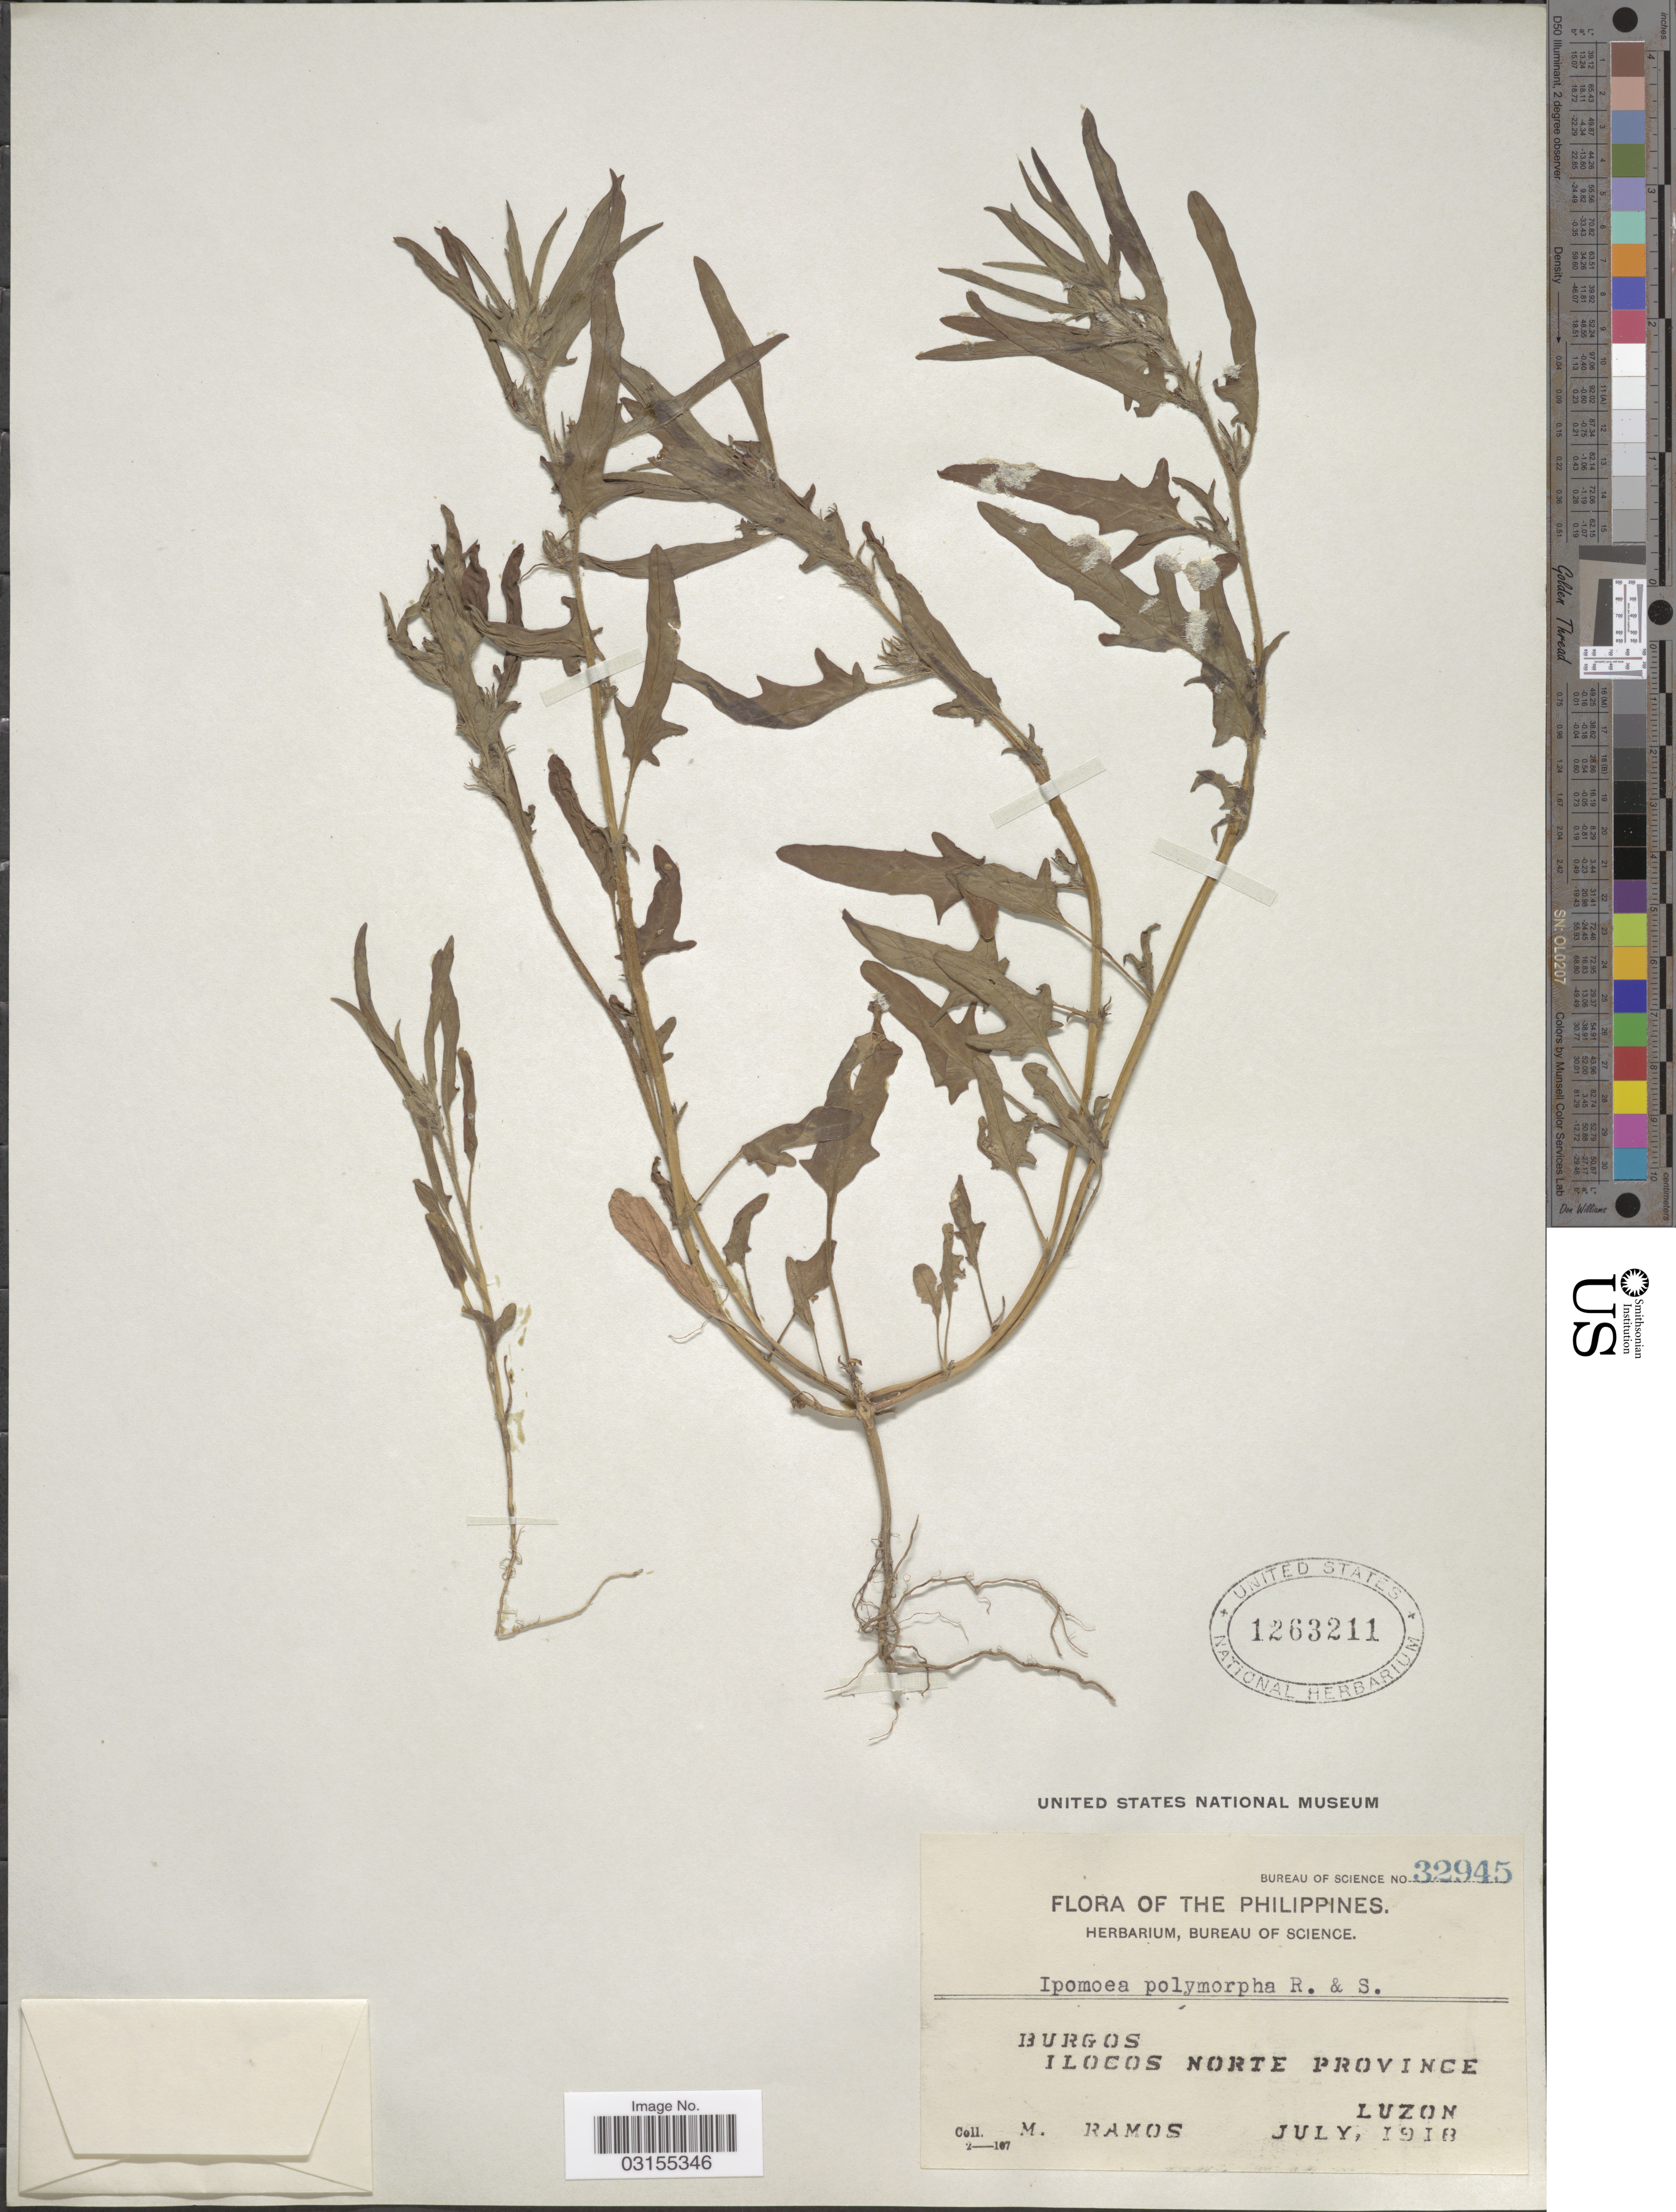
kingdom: Plantae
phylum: Tracheophyta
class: Magnoliopsida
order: Solanales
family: Convolvulaceae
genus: Ipomoea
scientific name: Ipomoea polymorpha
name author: Riedel ex Meisn. in Mart.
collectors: M. Ramos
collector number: Bureau of Science 32945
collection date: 1918-07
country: Philippines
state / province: Ilocos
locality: Burgos, Ilocos Norte Province Luzon.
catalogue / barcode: US 1263211